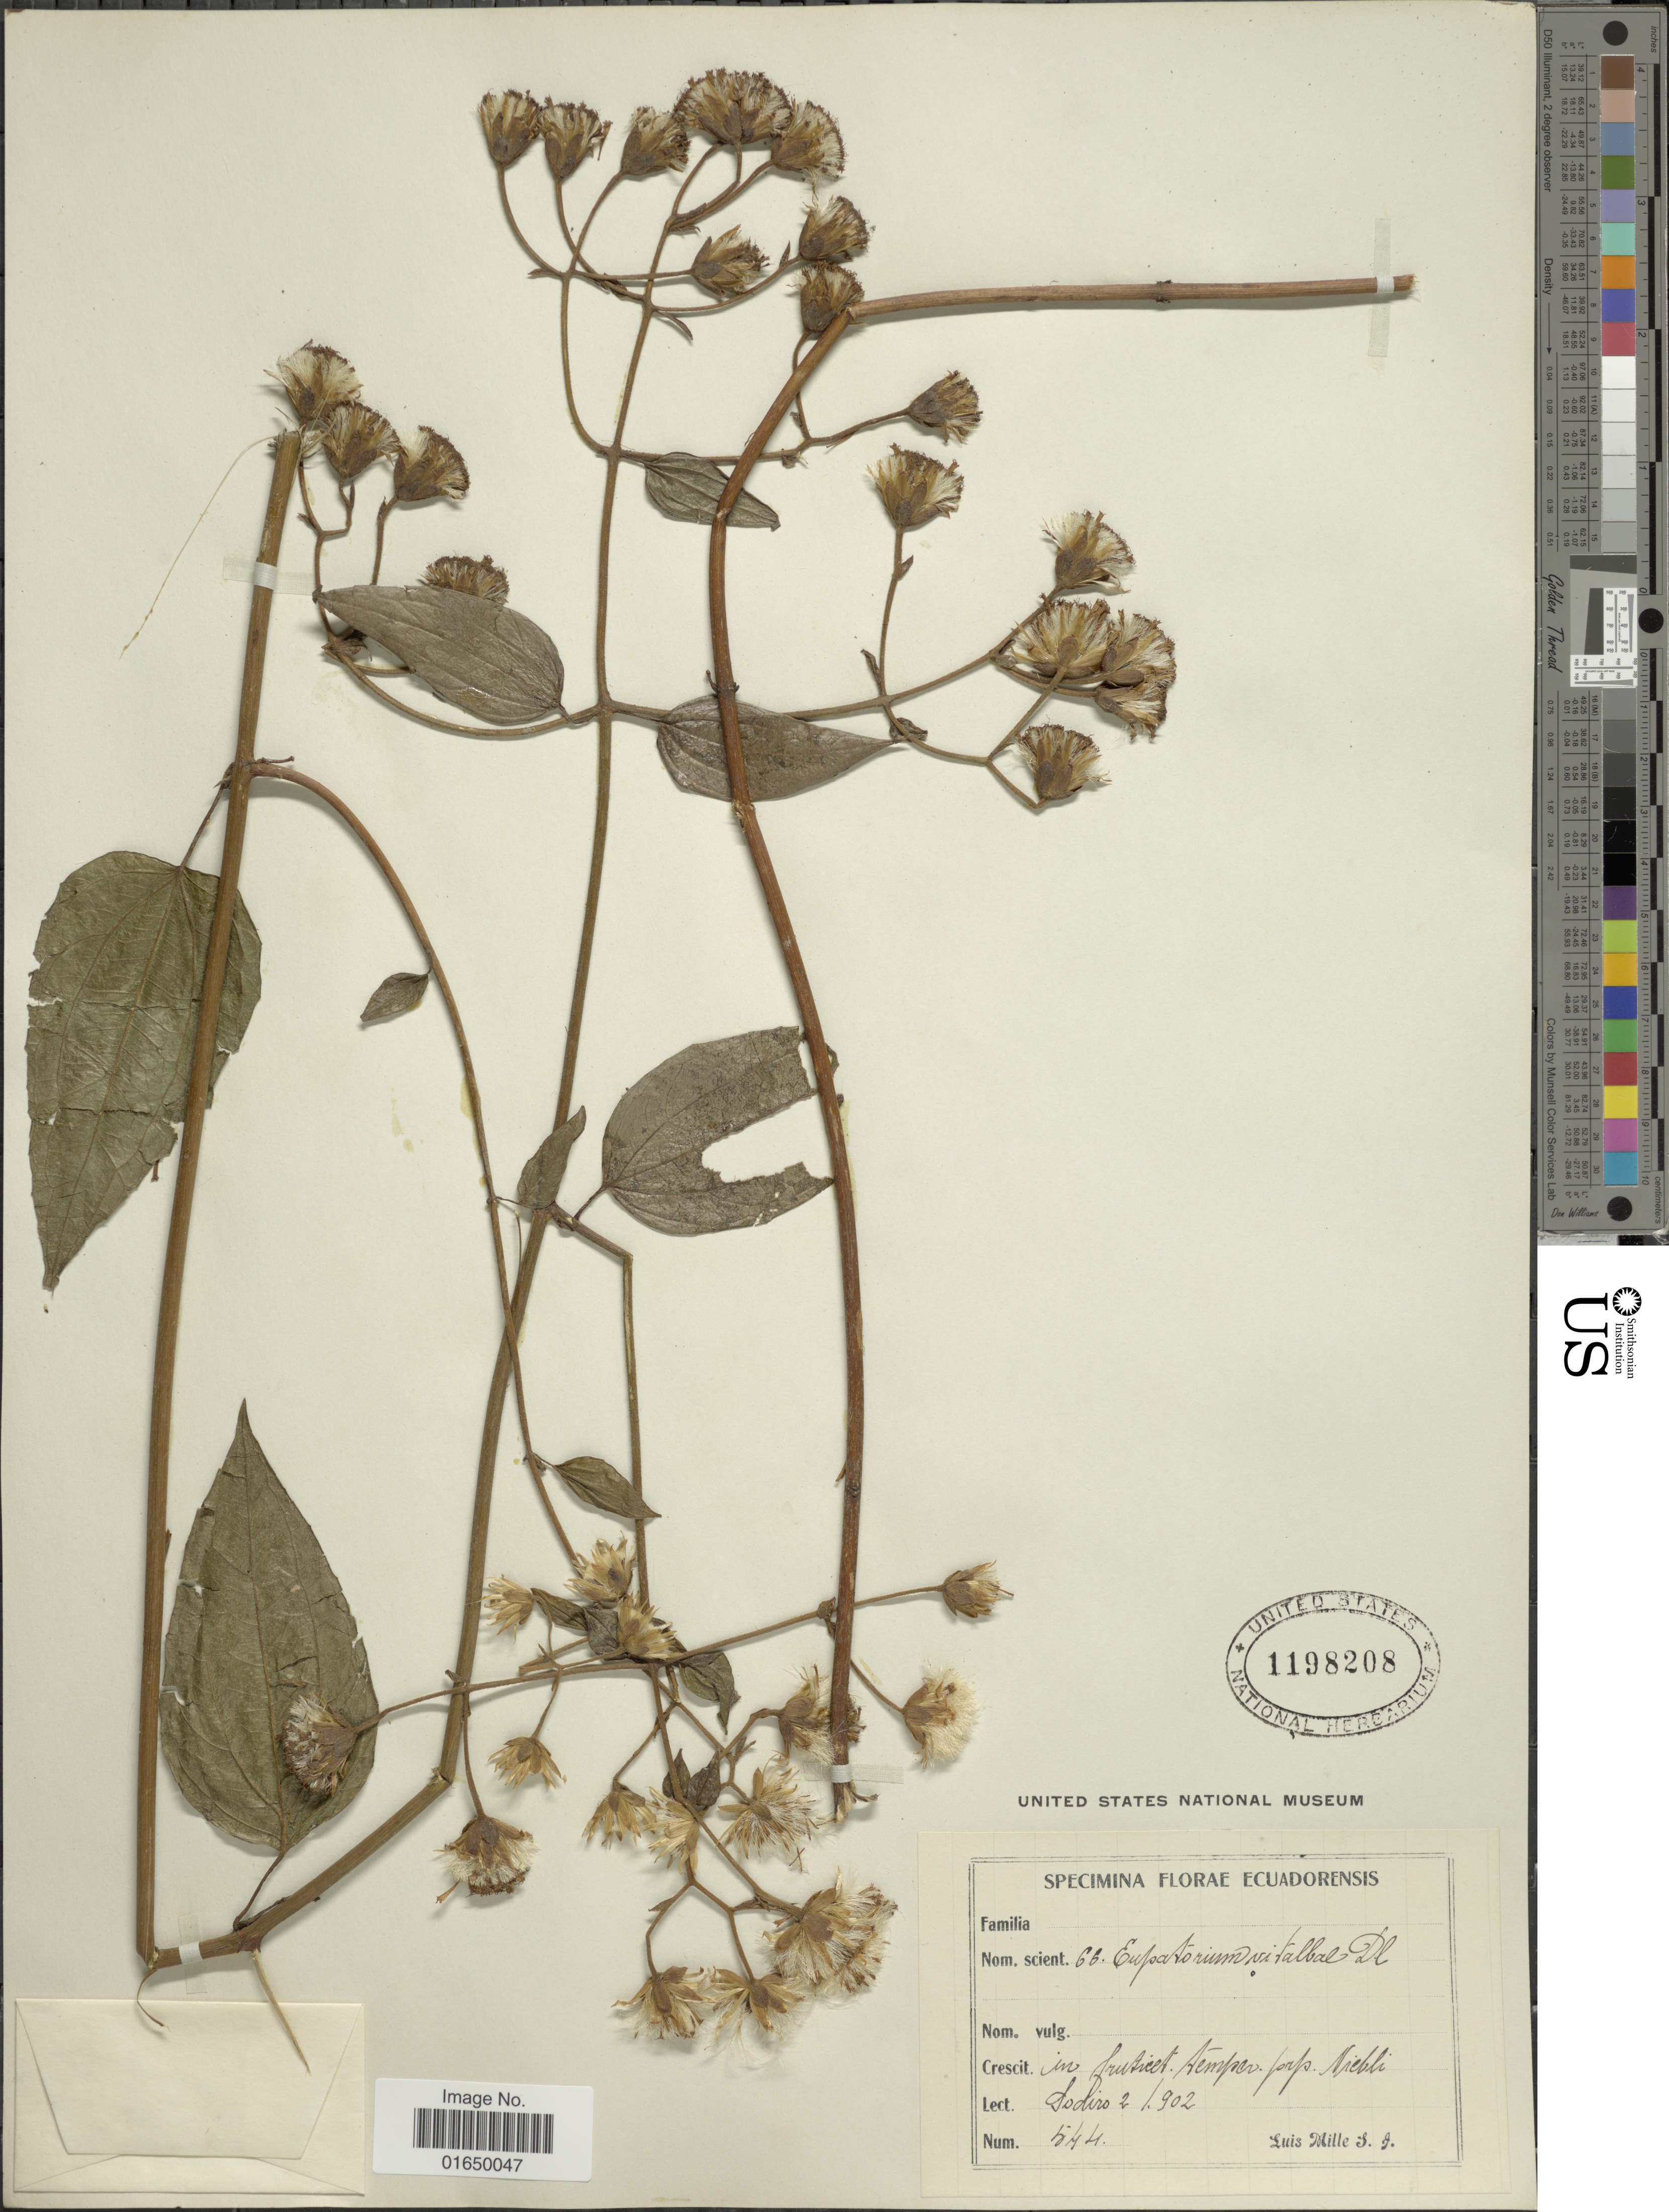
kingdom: Plantae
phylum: Tracheophyta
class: Magnoliopsida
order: Asterales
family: Asteraceae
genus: Heterocondylus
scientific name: Heterocondylus vitalbae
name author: (DC.) R.M. King & H. Rob.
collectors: Sodiro, --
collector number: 544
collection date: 1902-02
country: Ecuador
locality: In fruticetis temper. prp. Nichli [interpreted]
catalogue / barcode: US 1198208